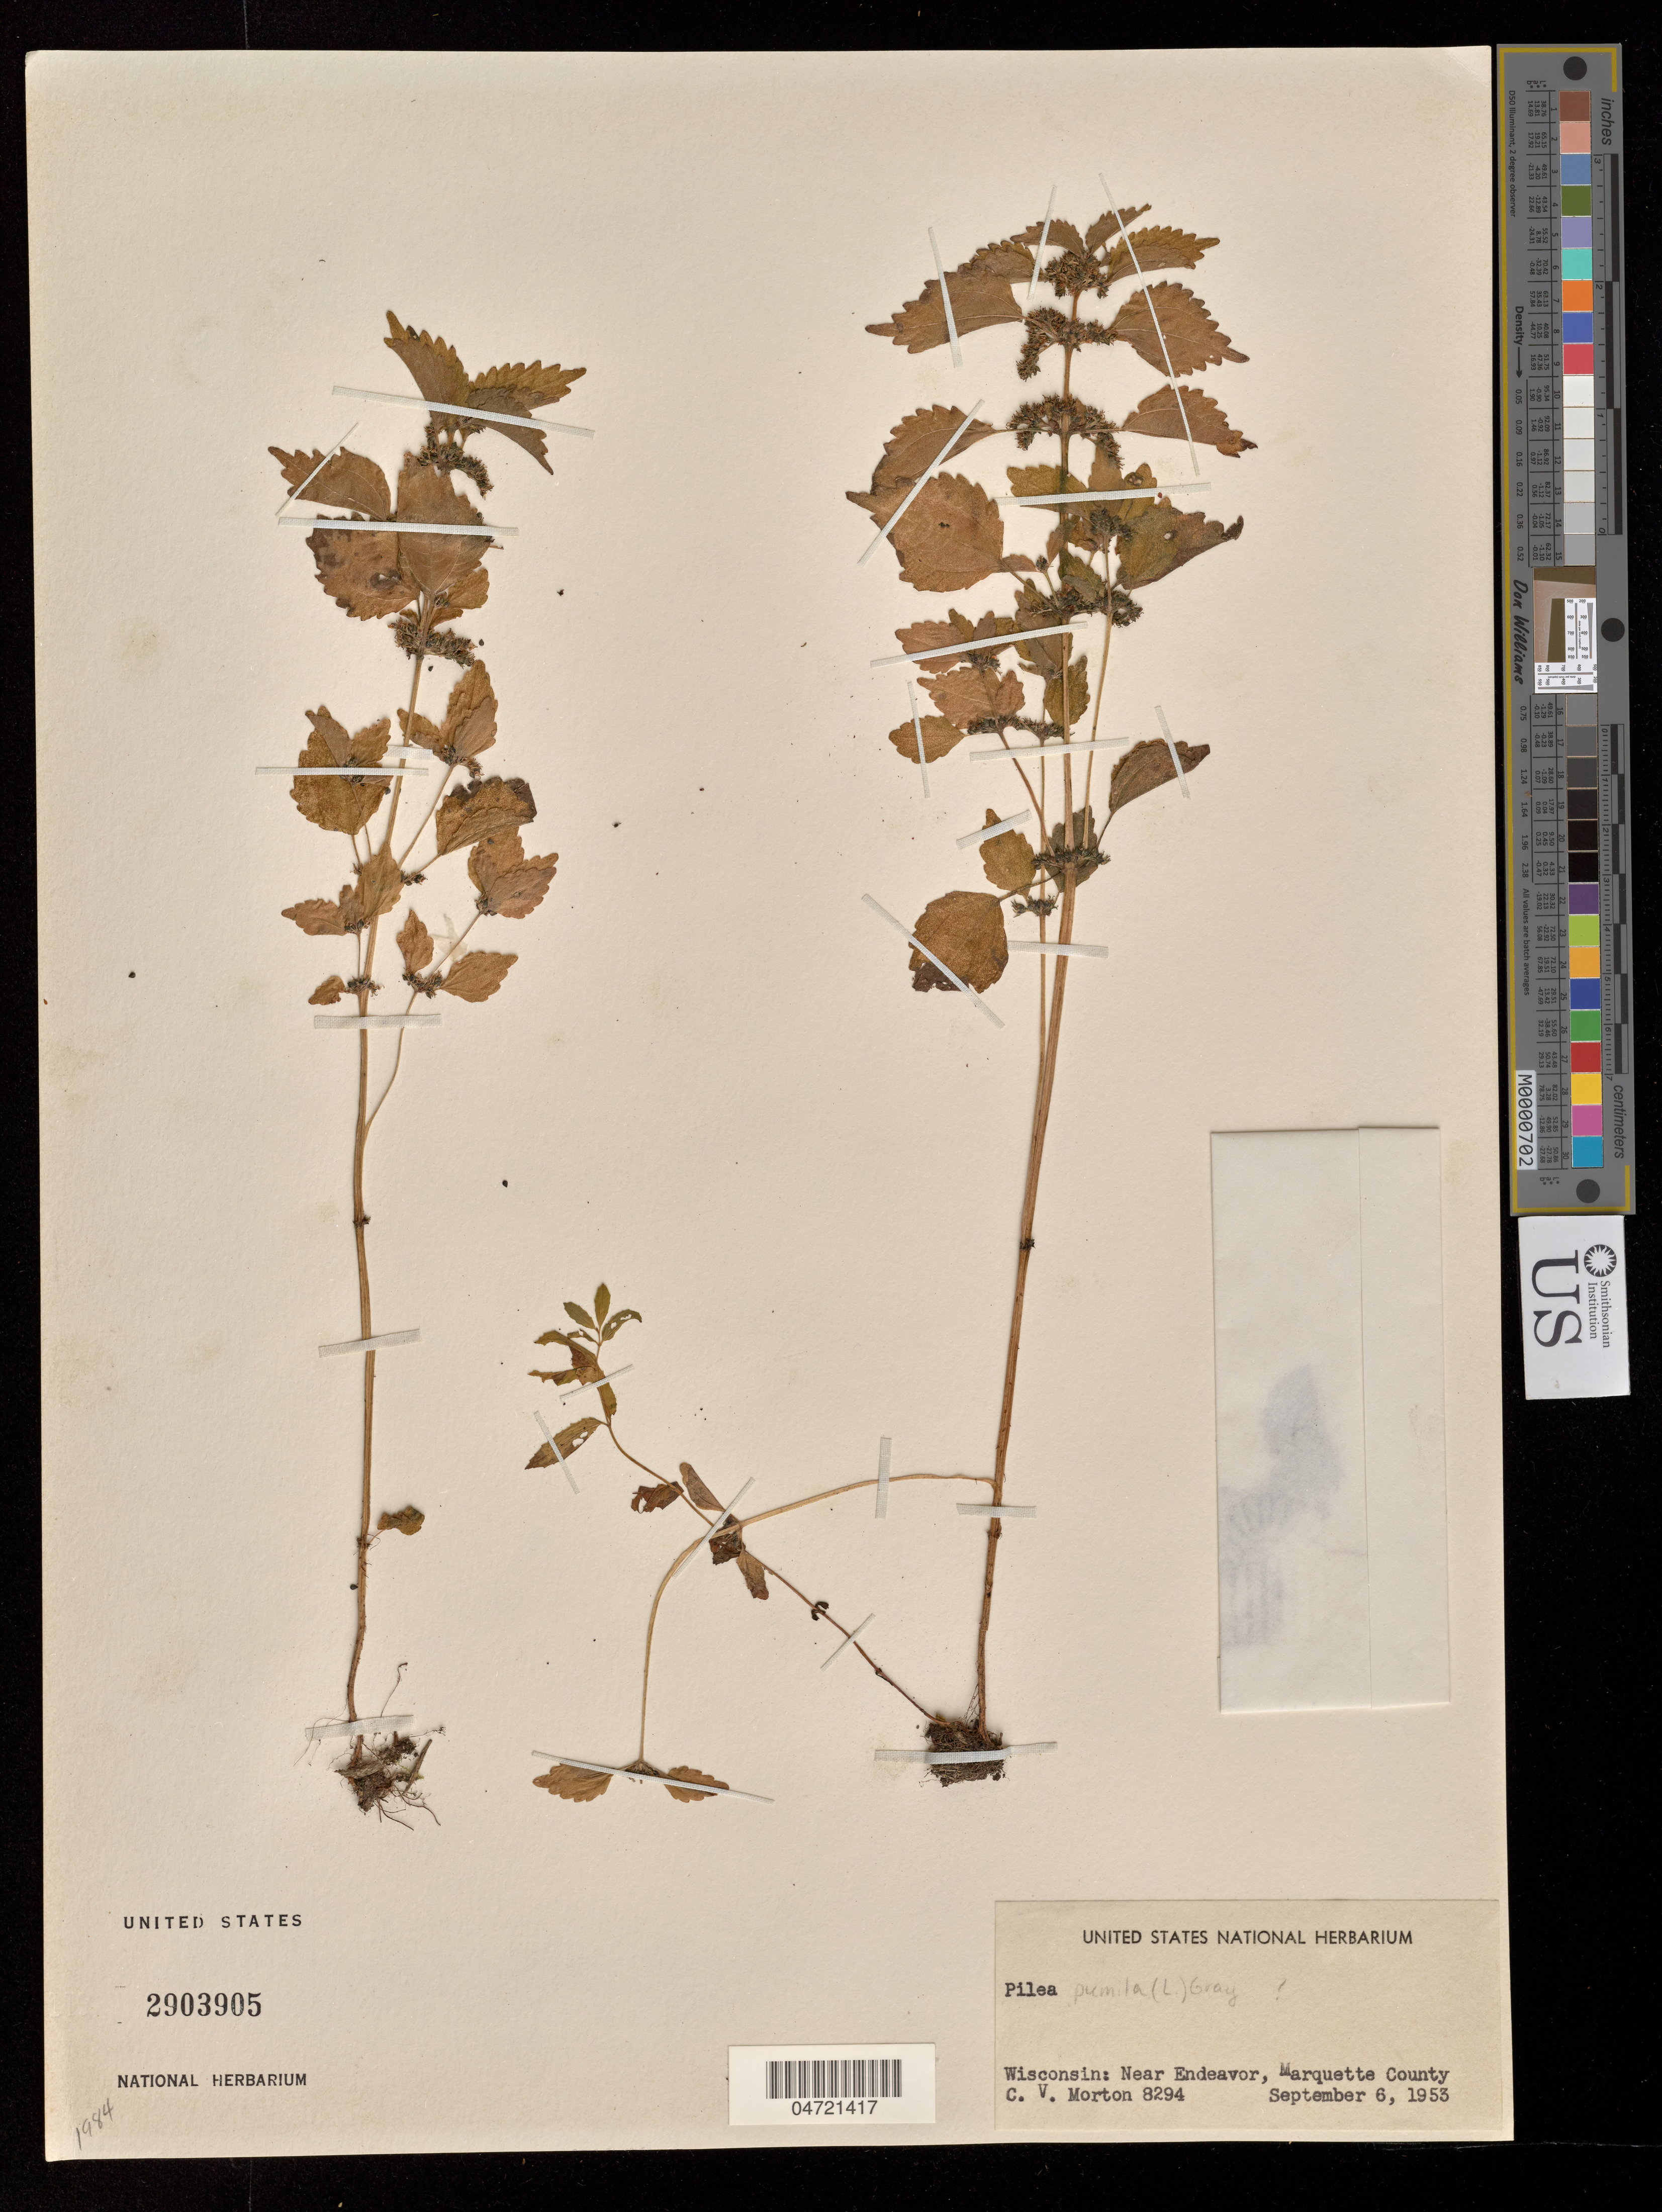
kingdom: Plantae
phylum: Tracheophyta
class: Magnoliopsida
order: Rosales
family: Urticaceae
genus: Pilea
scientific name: Pilea pumila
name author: (L.) A. Gray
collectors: C. V. Morton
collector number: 8294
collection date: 1953-09-06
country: United States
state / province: Wisconsin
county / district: Marguette County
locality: Near Endeavor.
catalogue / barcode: US 2903905